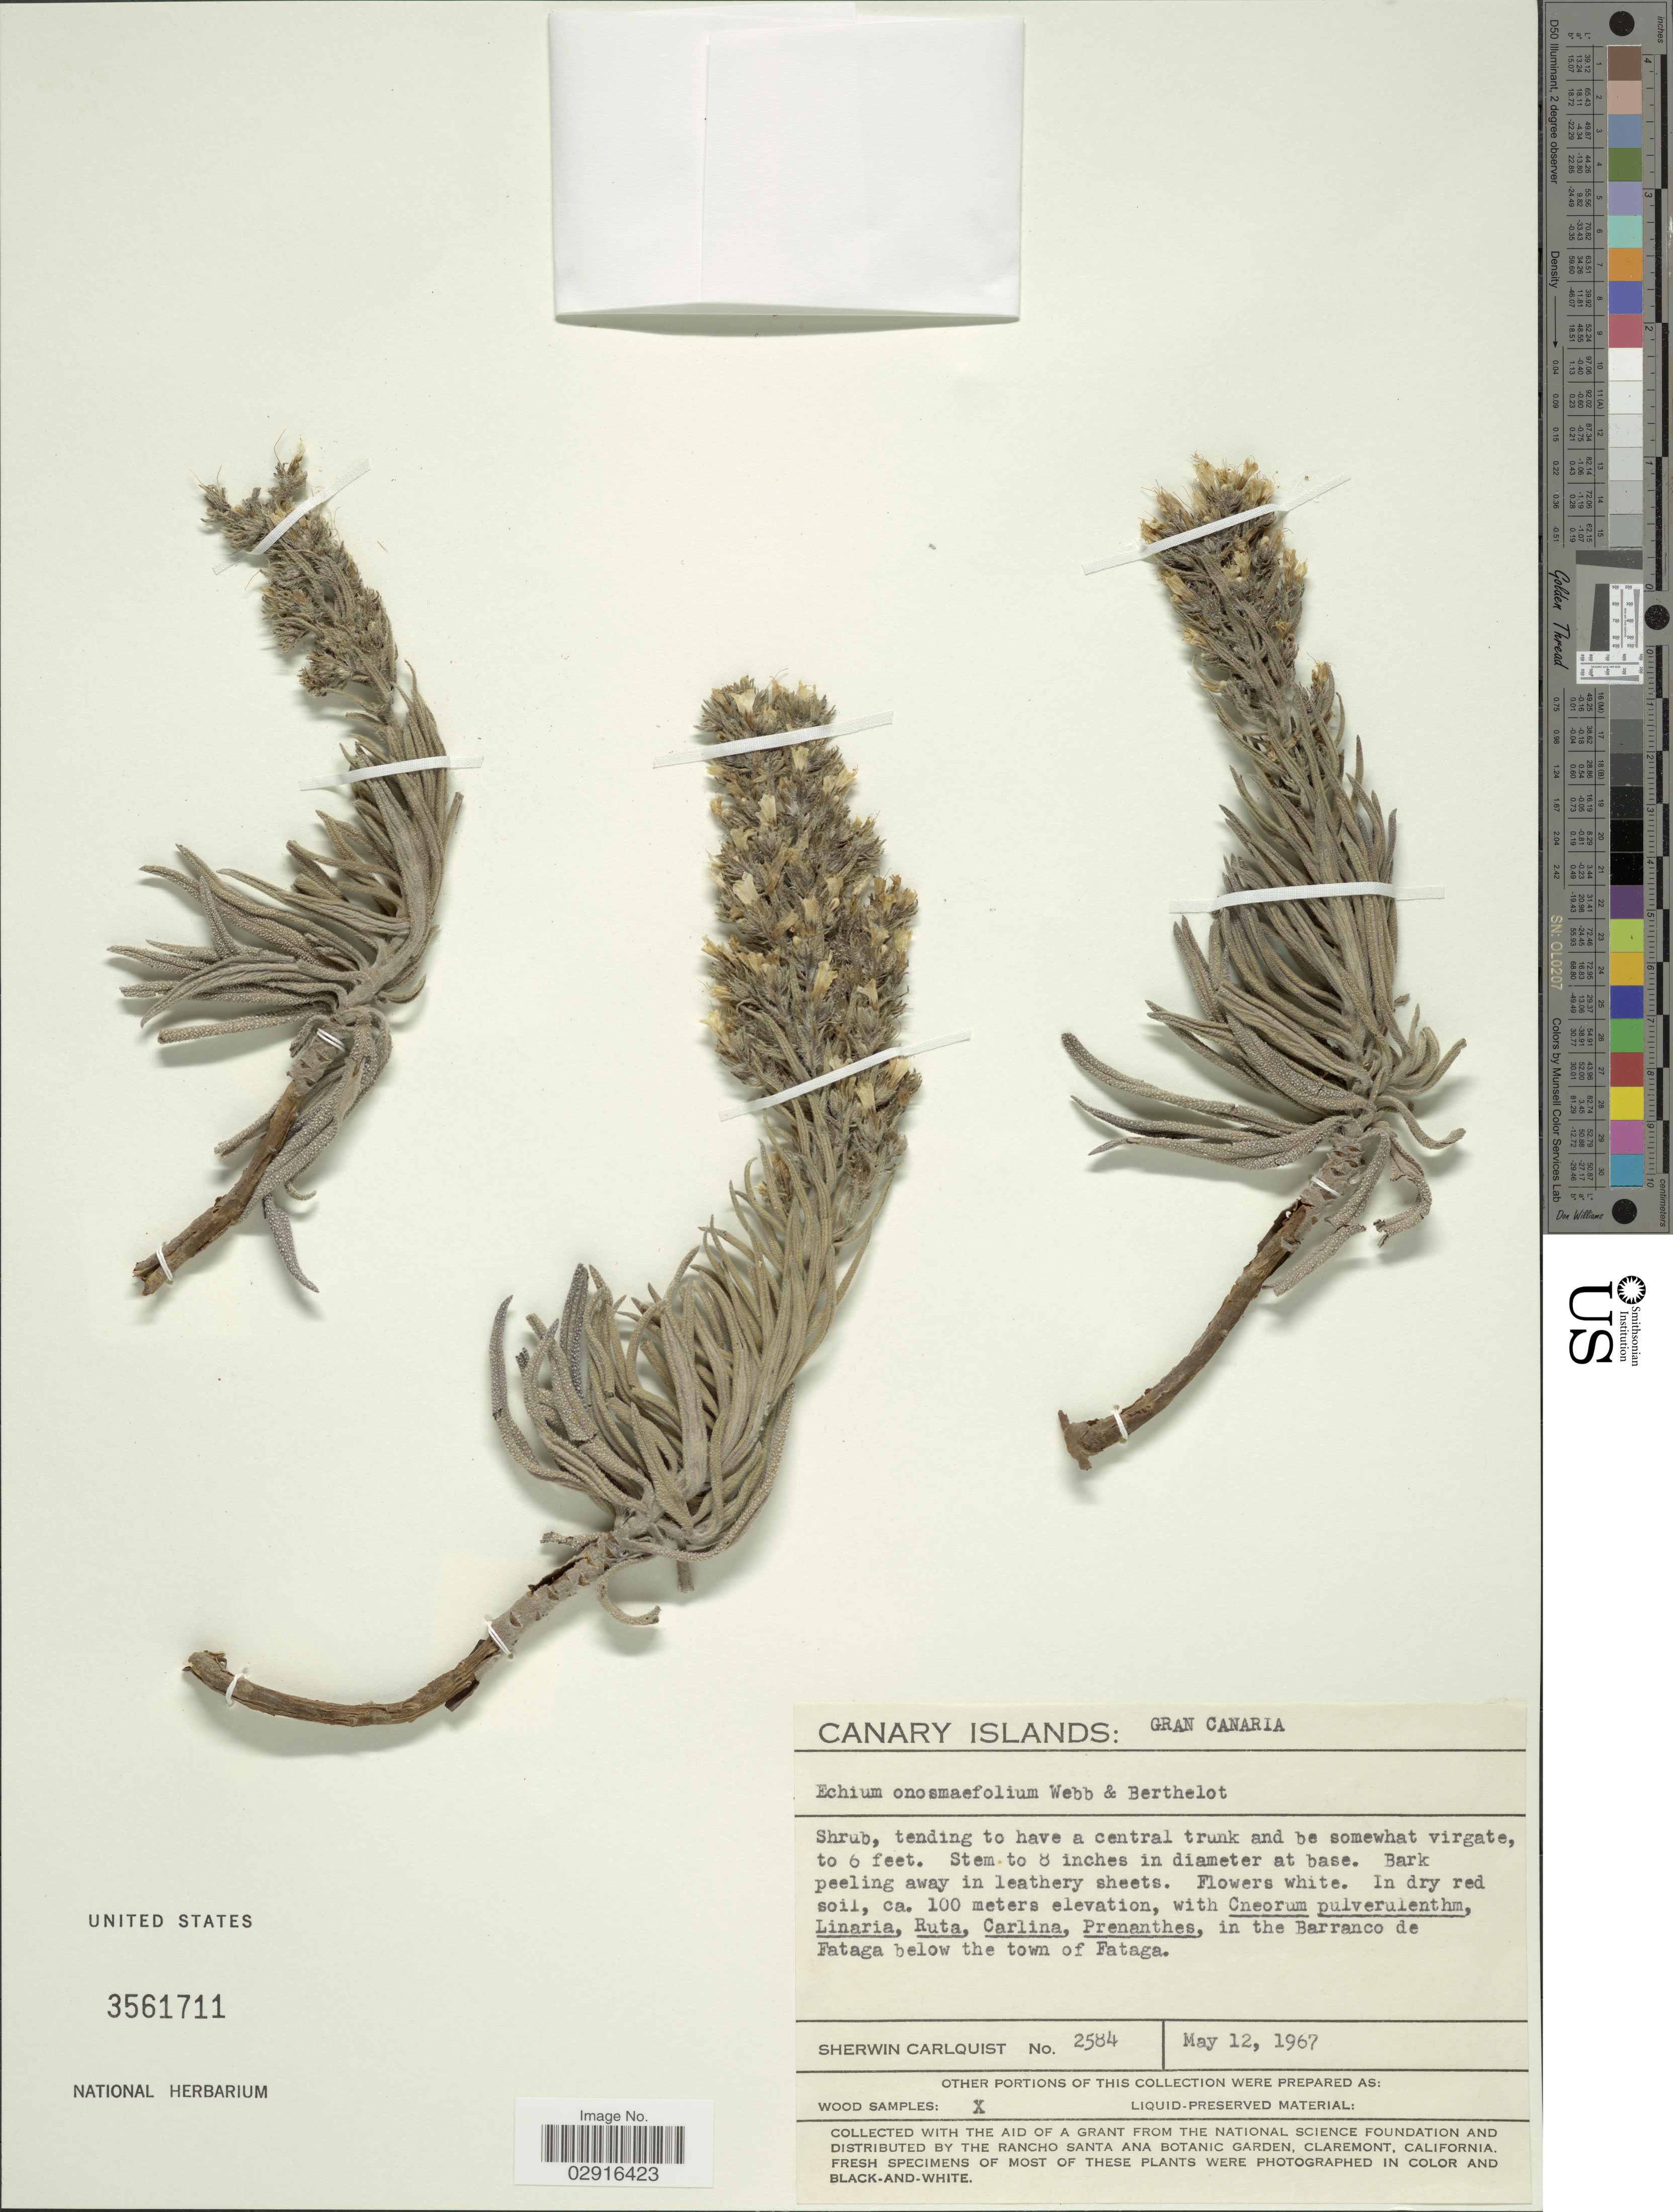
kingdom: Plantae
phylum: Tracheophyta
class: Magnoliopsida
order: Boraginales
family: Boraginaceae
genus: Echium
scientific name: Echium onosmifolium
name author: D.A. Webb & Berthel.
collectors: S. Carlquist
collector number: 2584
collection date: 1967-05-12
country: Spain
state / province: Canarias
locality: Canary Islands: Gran Canaria. Barranco de Fataga below the town of Fataga.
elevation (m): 100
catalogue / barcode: US 3561711